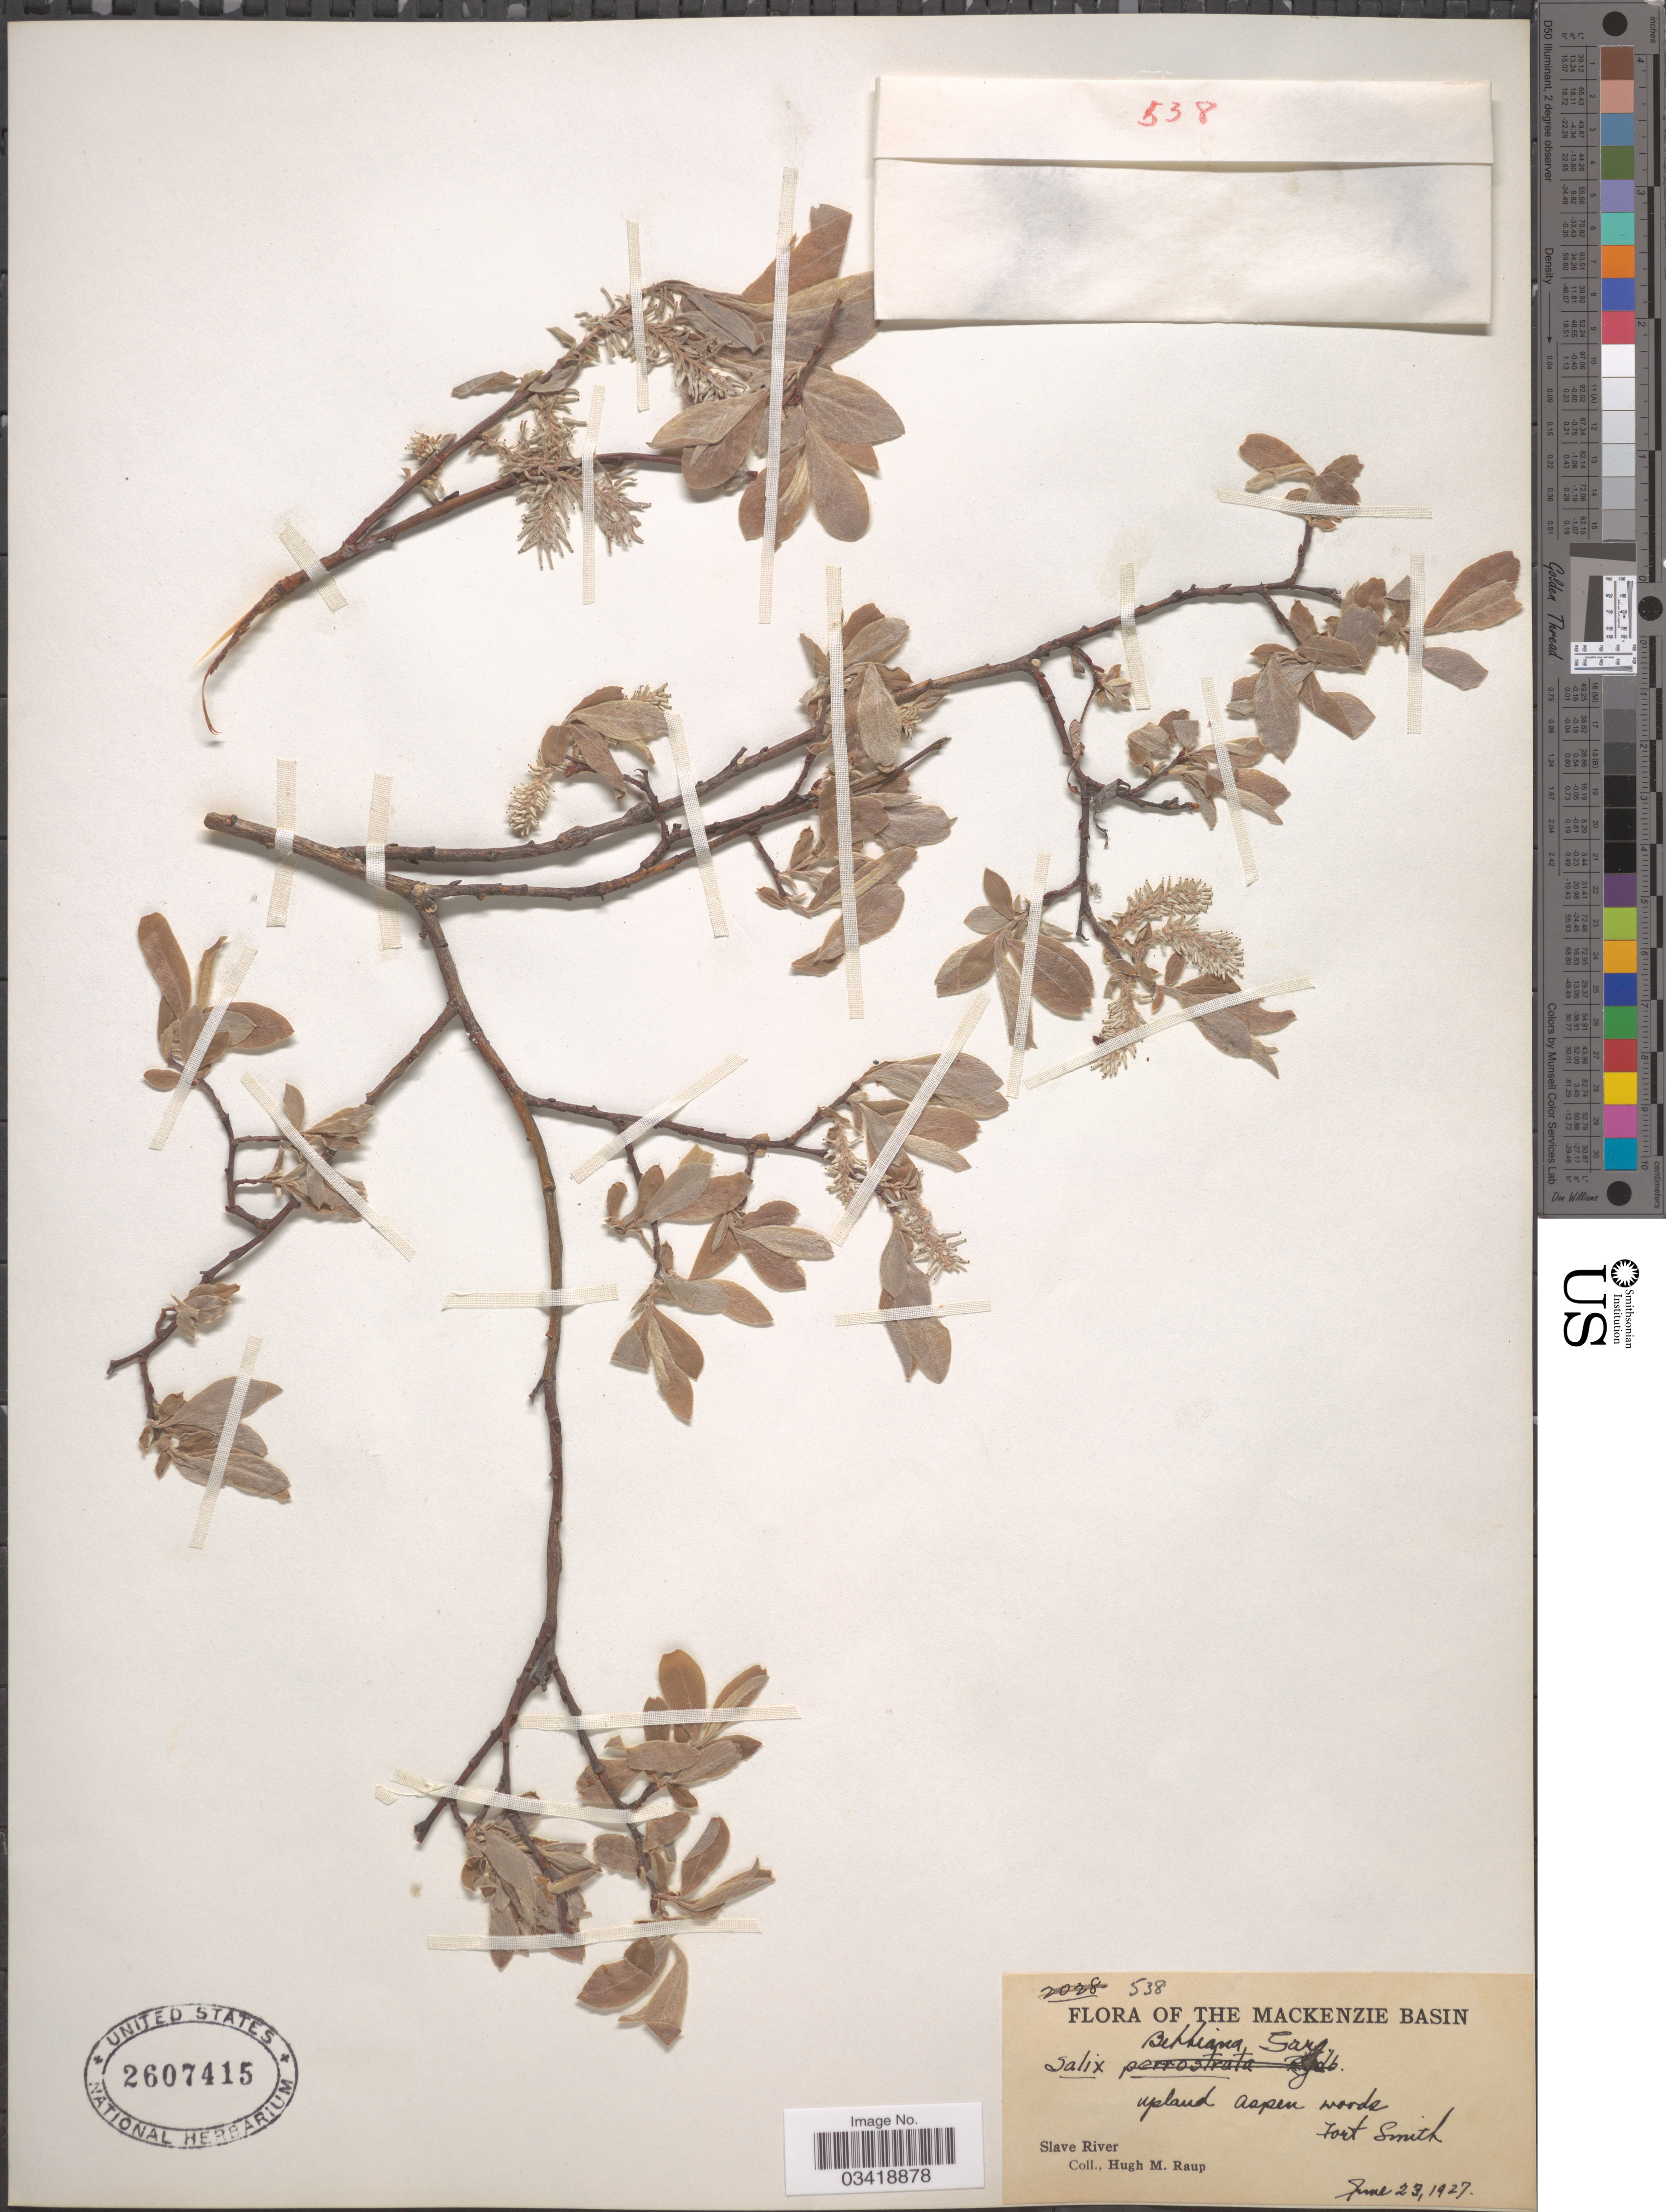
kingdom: Plantae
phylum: Tracheophyta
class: Magnoliopsida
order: Malpighiales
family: Salicaceae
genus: Salix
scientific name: Salix bebbiana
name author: Sarg.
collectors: H. Raup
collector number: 538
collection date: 1927-06-23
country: Canada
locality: The Mackenzie Basin. Upland aspen woods, Fort Smith. Slave River.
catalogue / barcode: US 2607415